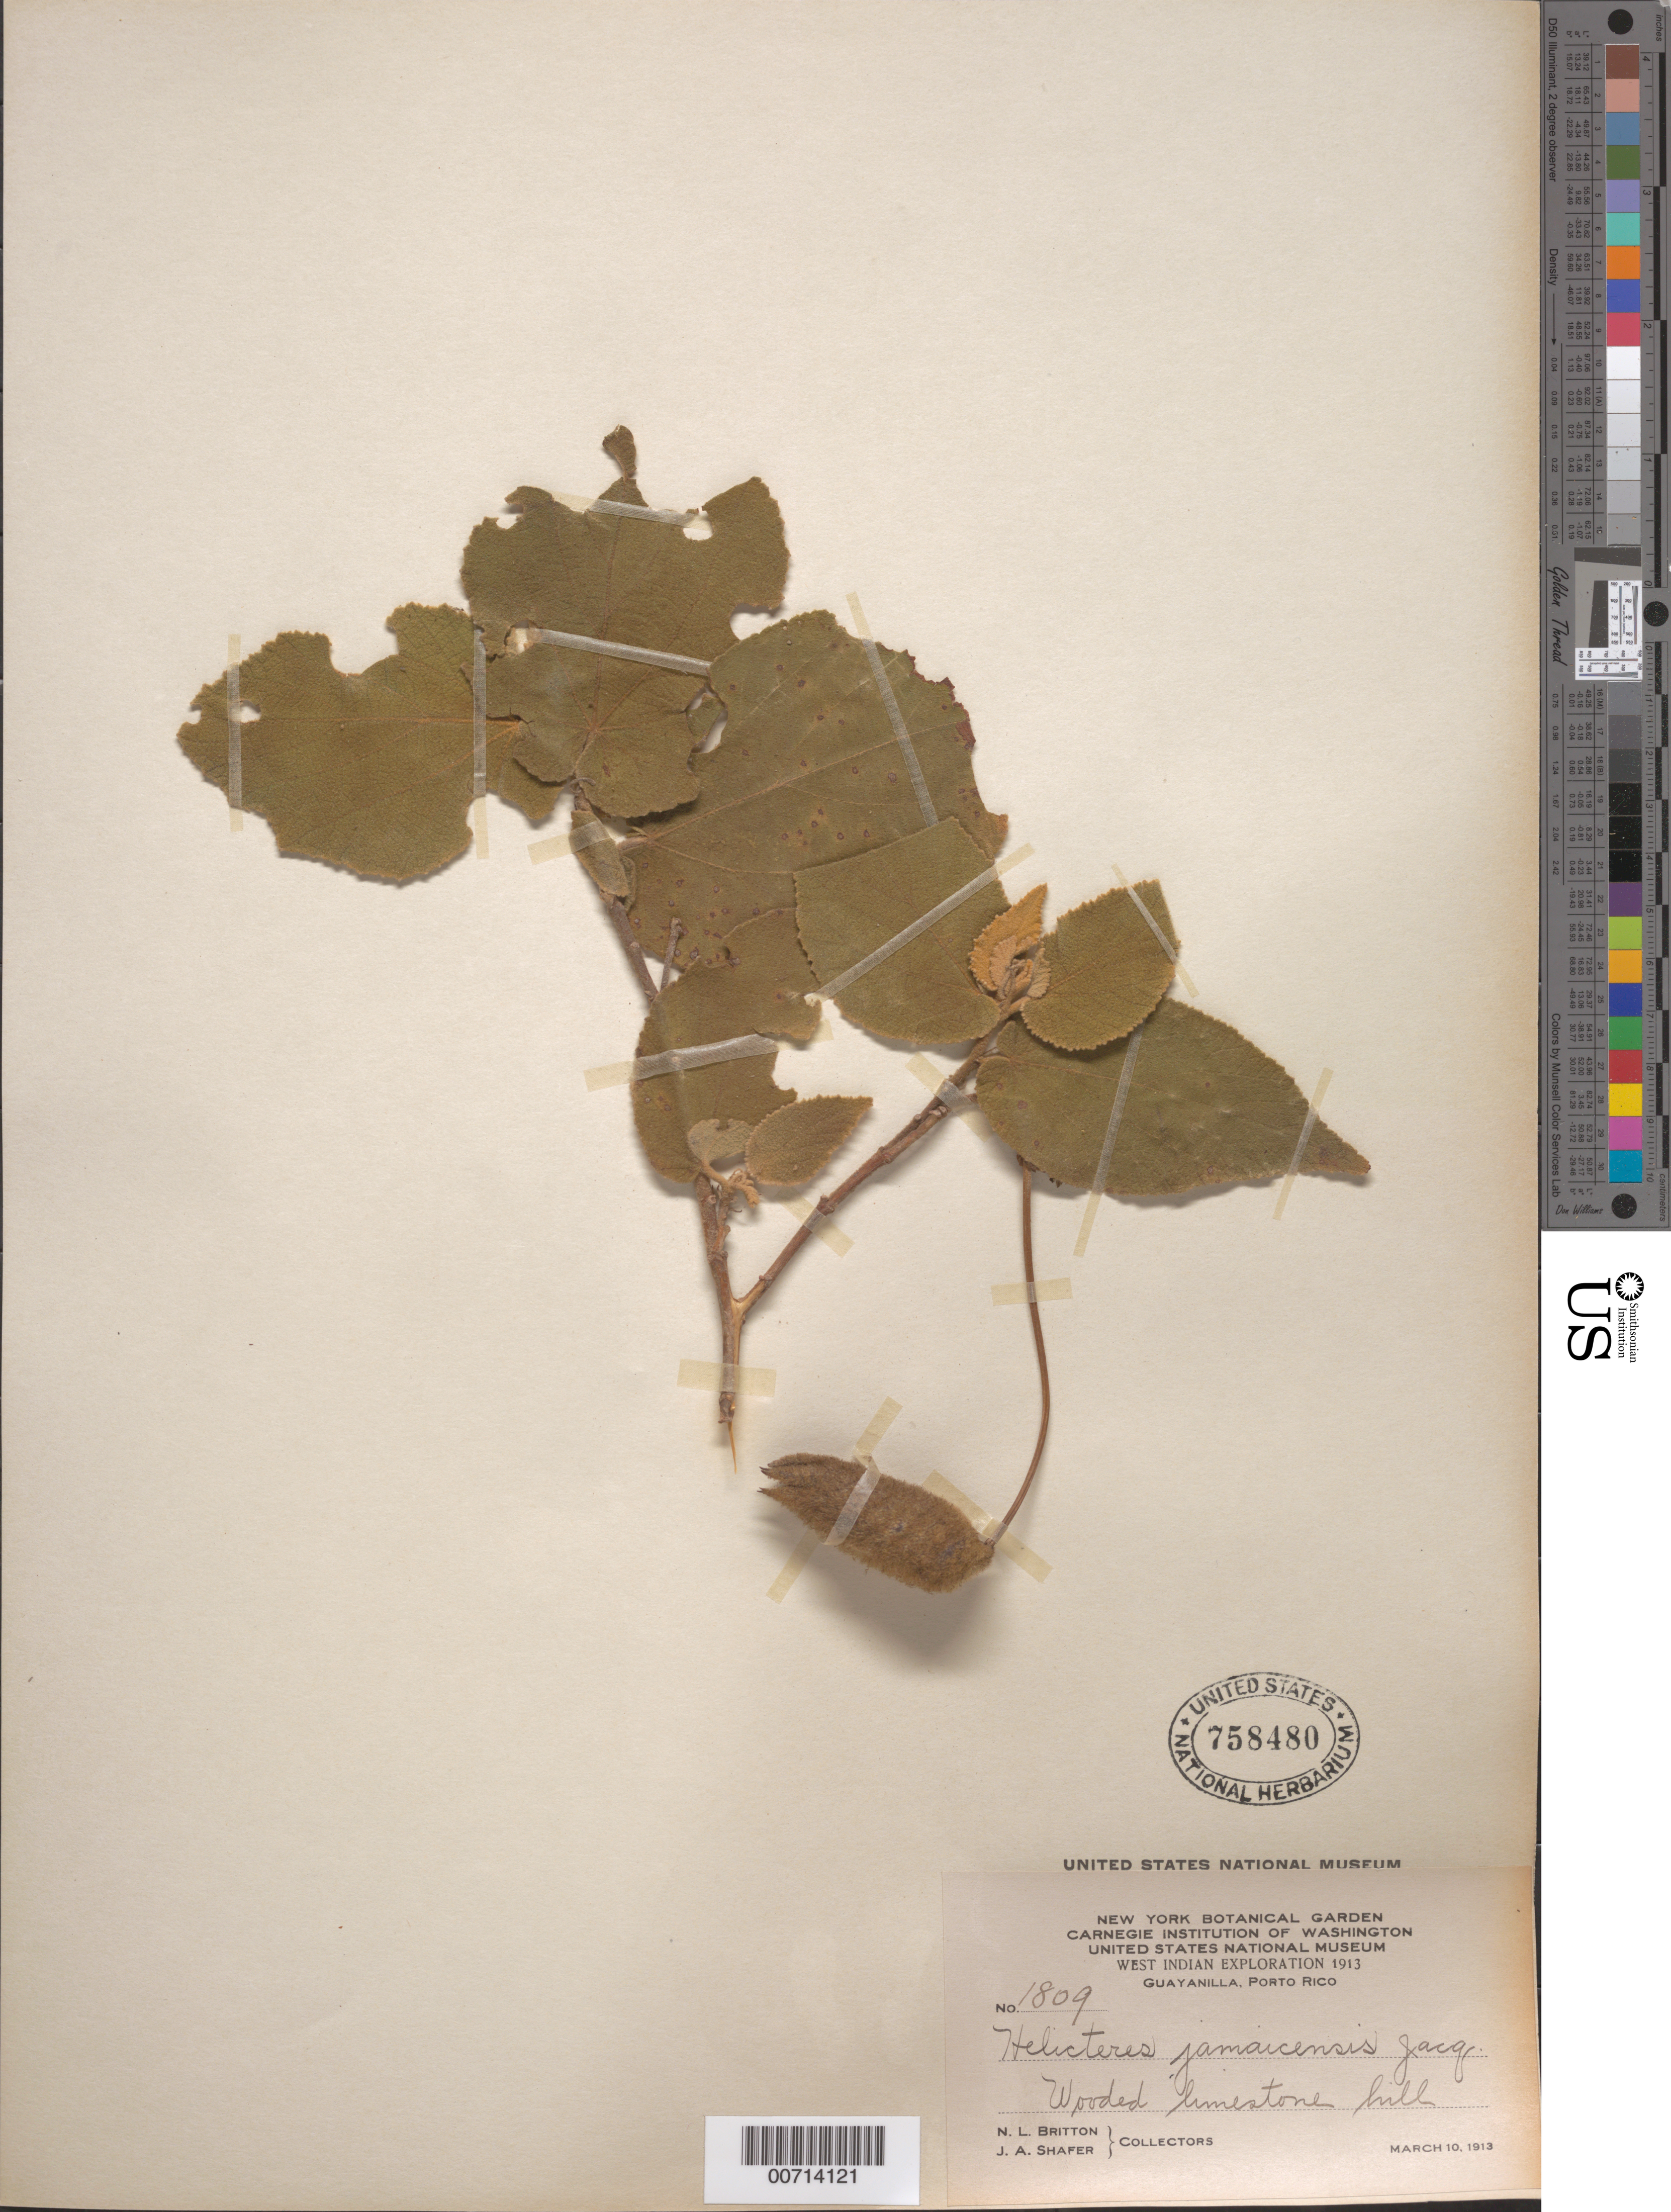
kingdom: Plantae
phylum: Tracheophyta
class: Magnoliopsida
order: Malvales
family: Malvaceae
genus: Helicteres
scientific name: Helicteres jamaicensis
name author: Jacq.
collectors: N. Britton & J. A. Shafer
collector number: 1809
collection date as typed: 10 Mar 1913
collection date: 1913-03-10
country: Puerto Rico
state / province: Guayanilla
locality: Guayanilla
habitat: Wooded limestone hill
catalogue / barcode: US 758480